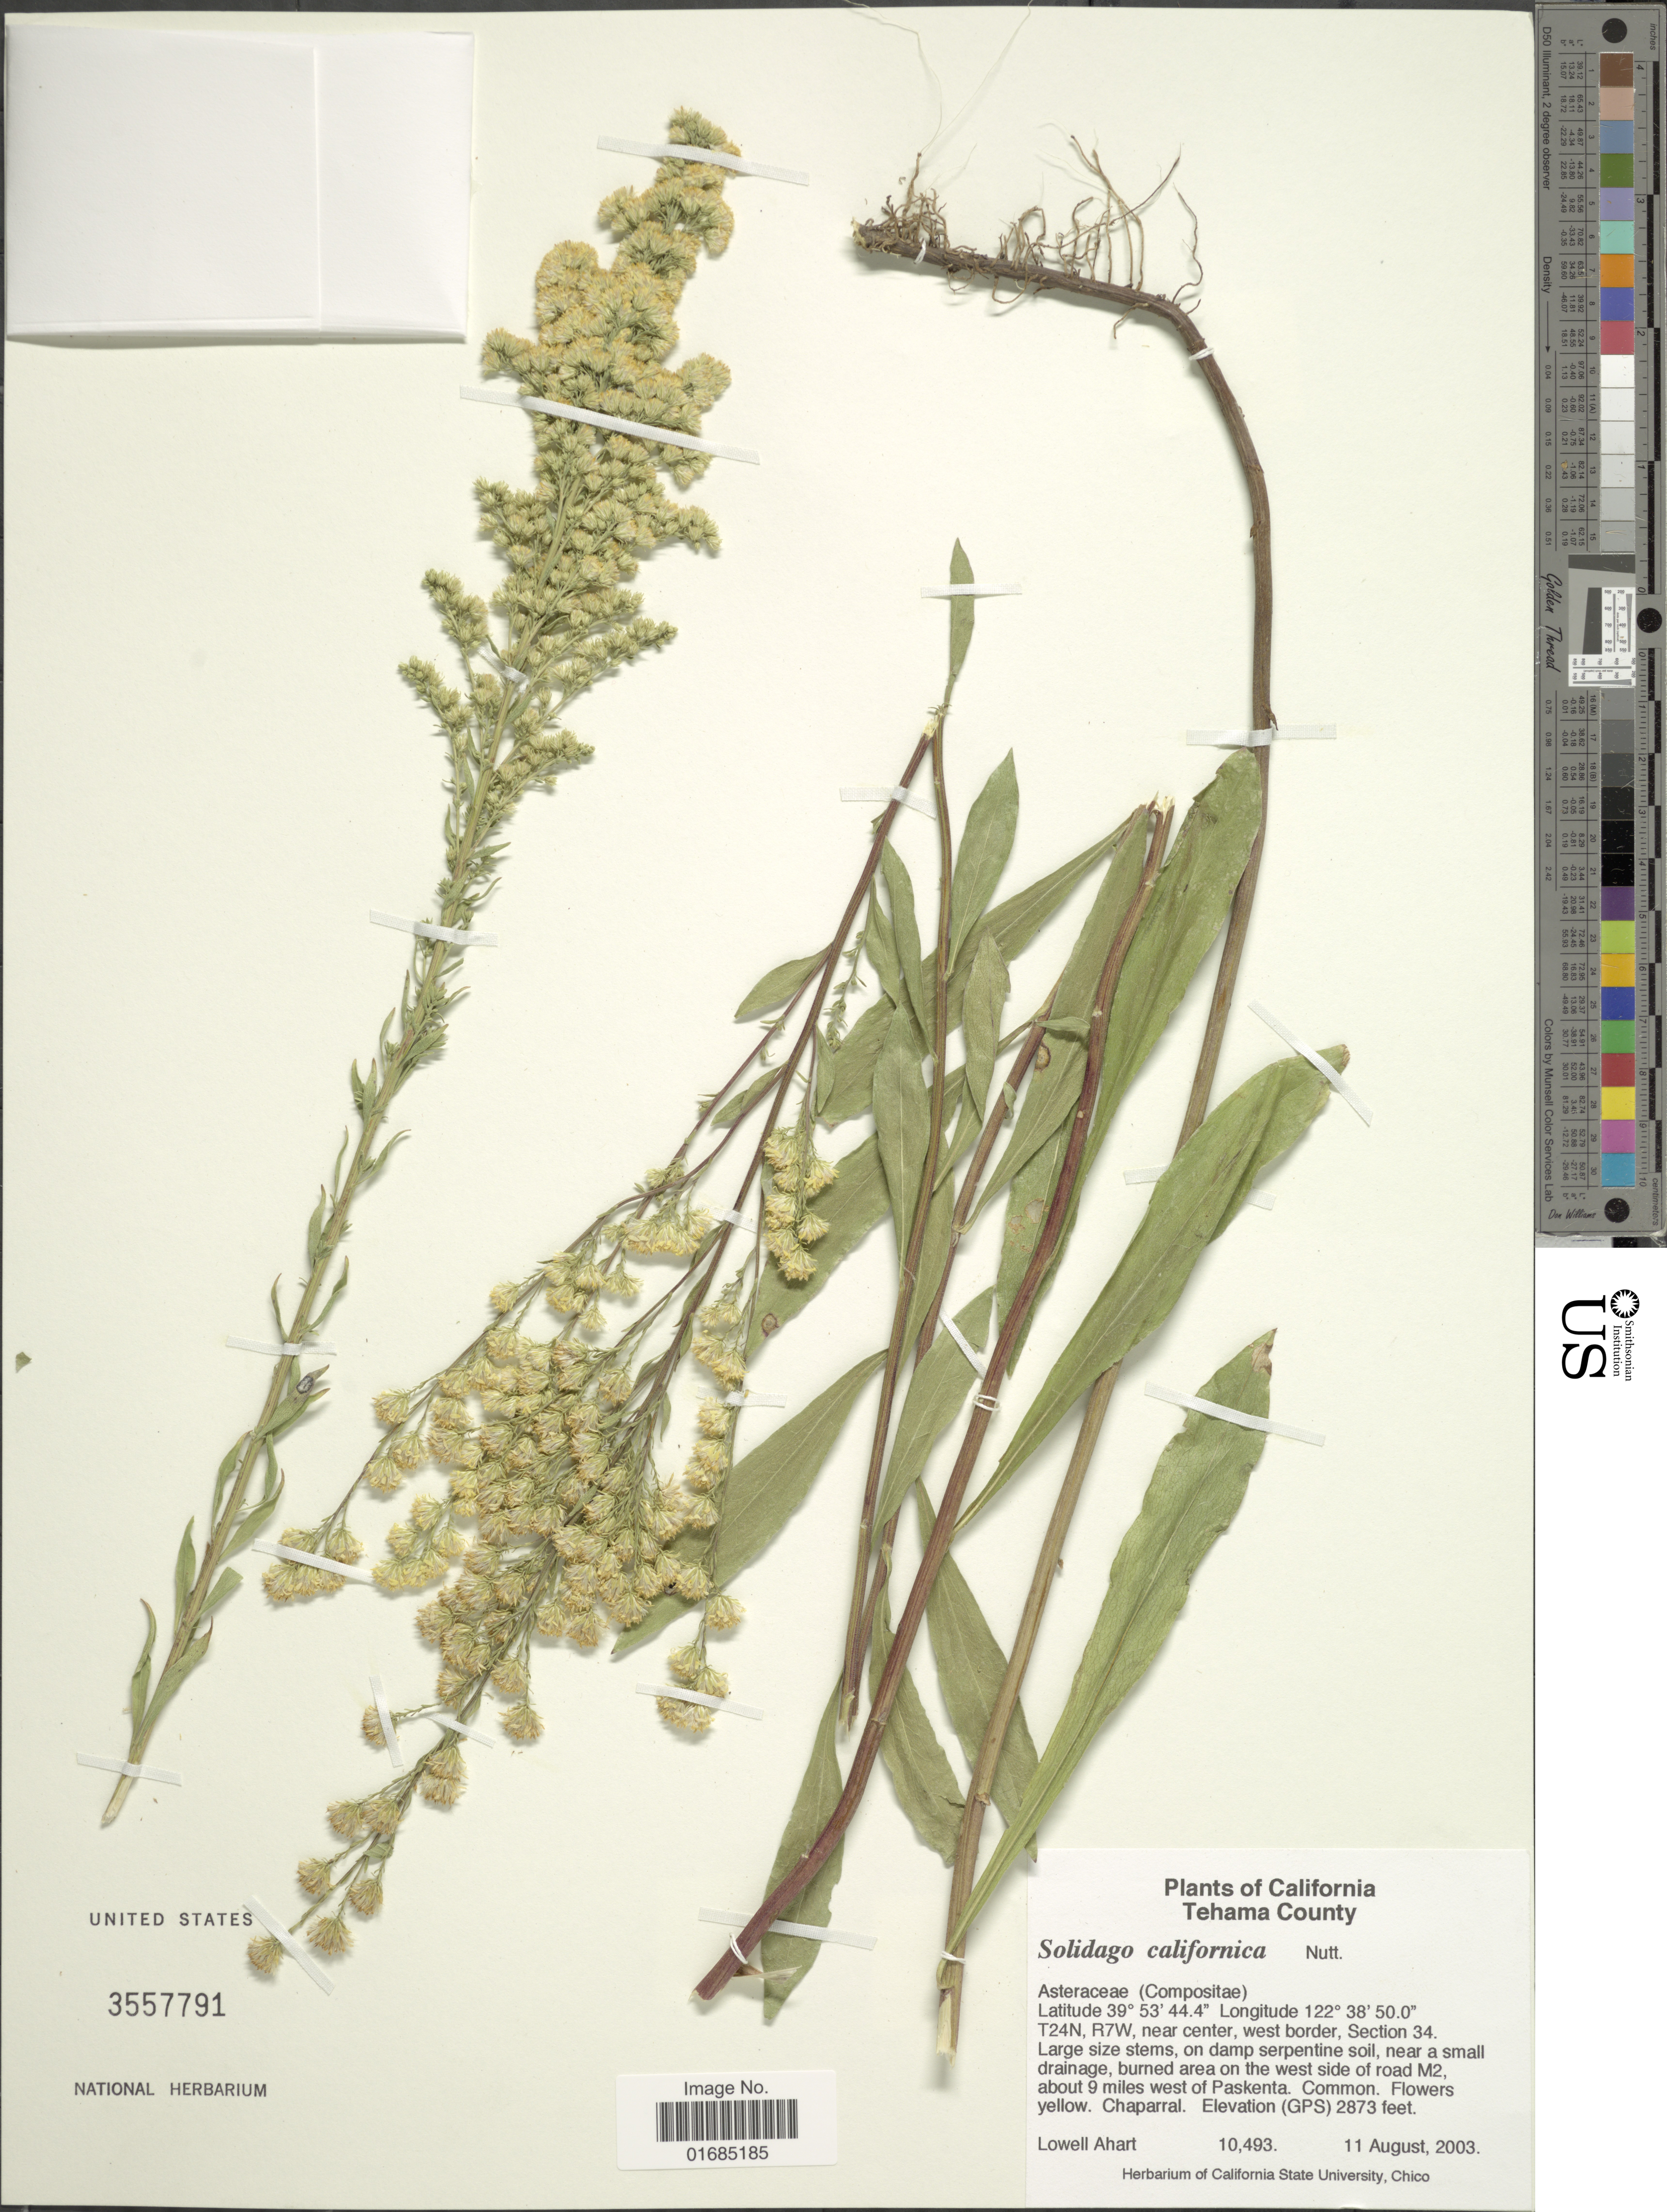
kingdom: Plantae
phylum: Tracheophyta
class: Magnoliopsida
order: Asterales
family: Asteraceae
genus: Solidago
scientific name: Solidago californica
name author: Nutt.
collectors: L. Ahart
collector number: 10493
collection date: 2003-08-11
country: United States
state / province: California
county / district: Tehama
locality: Tehama County.Near a small drainage, burned area on the side or road M2, about 9 miles west of Paskenta. Chaparral.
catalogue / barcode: US 3557791